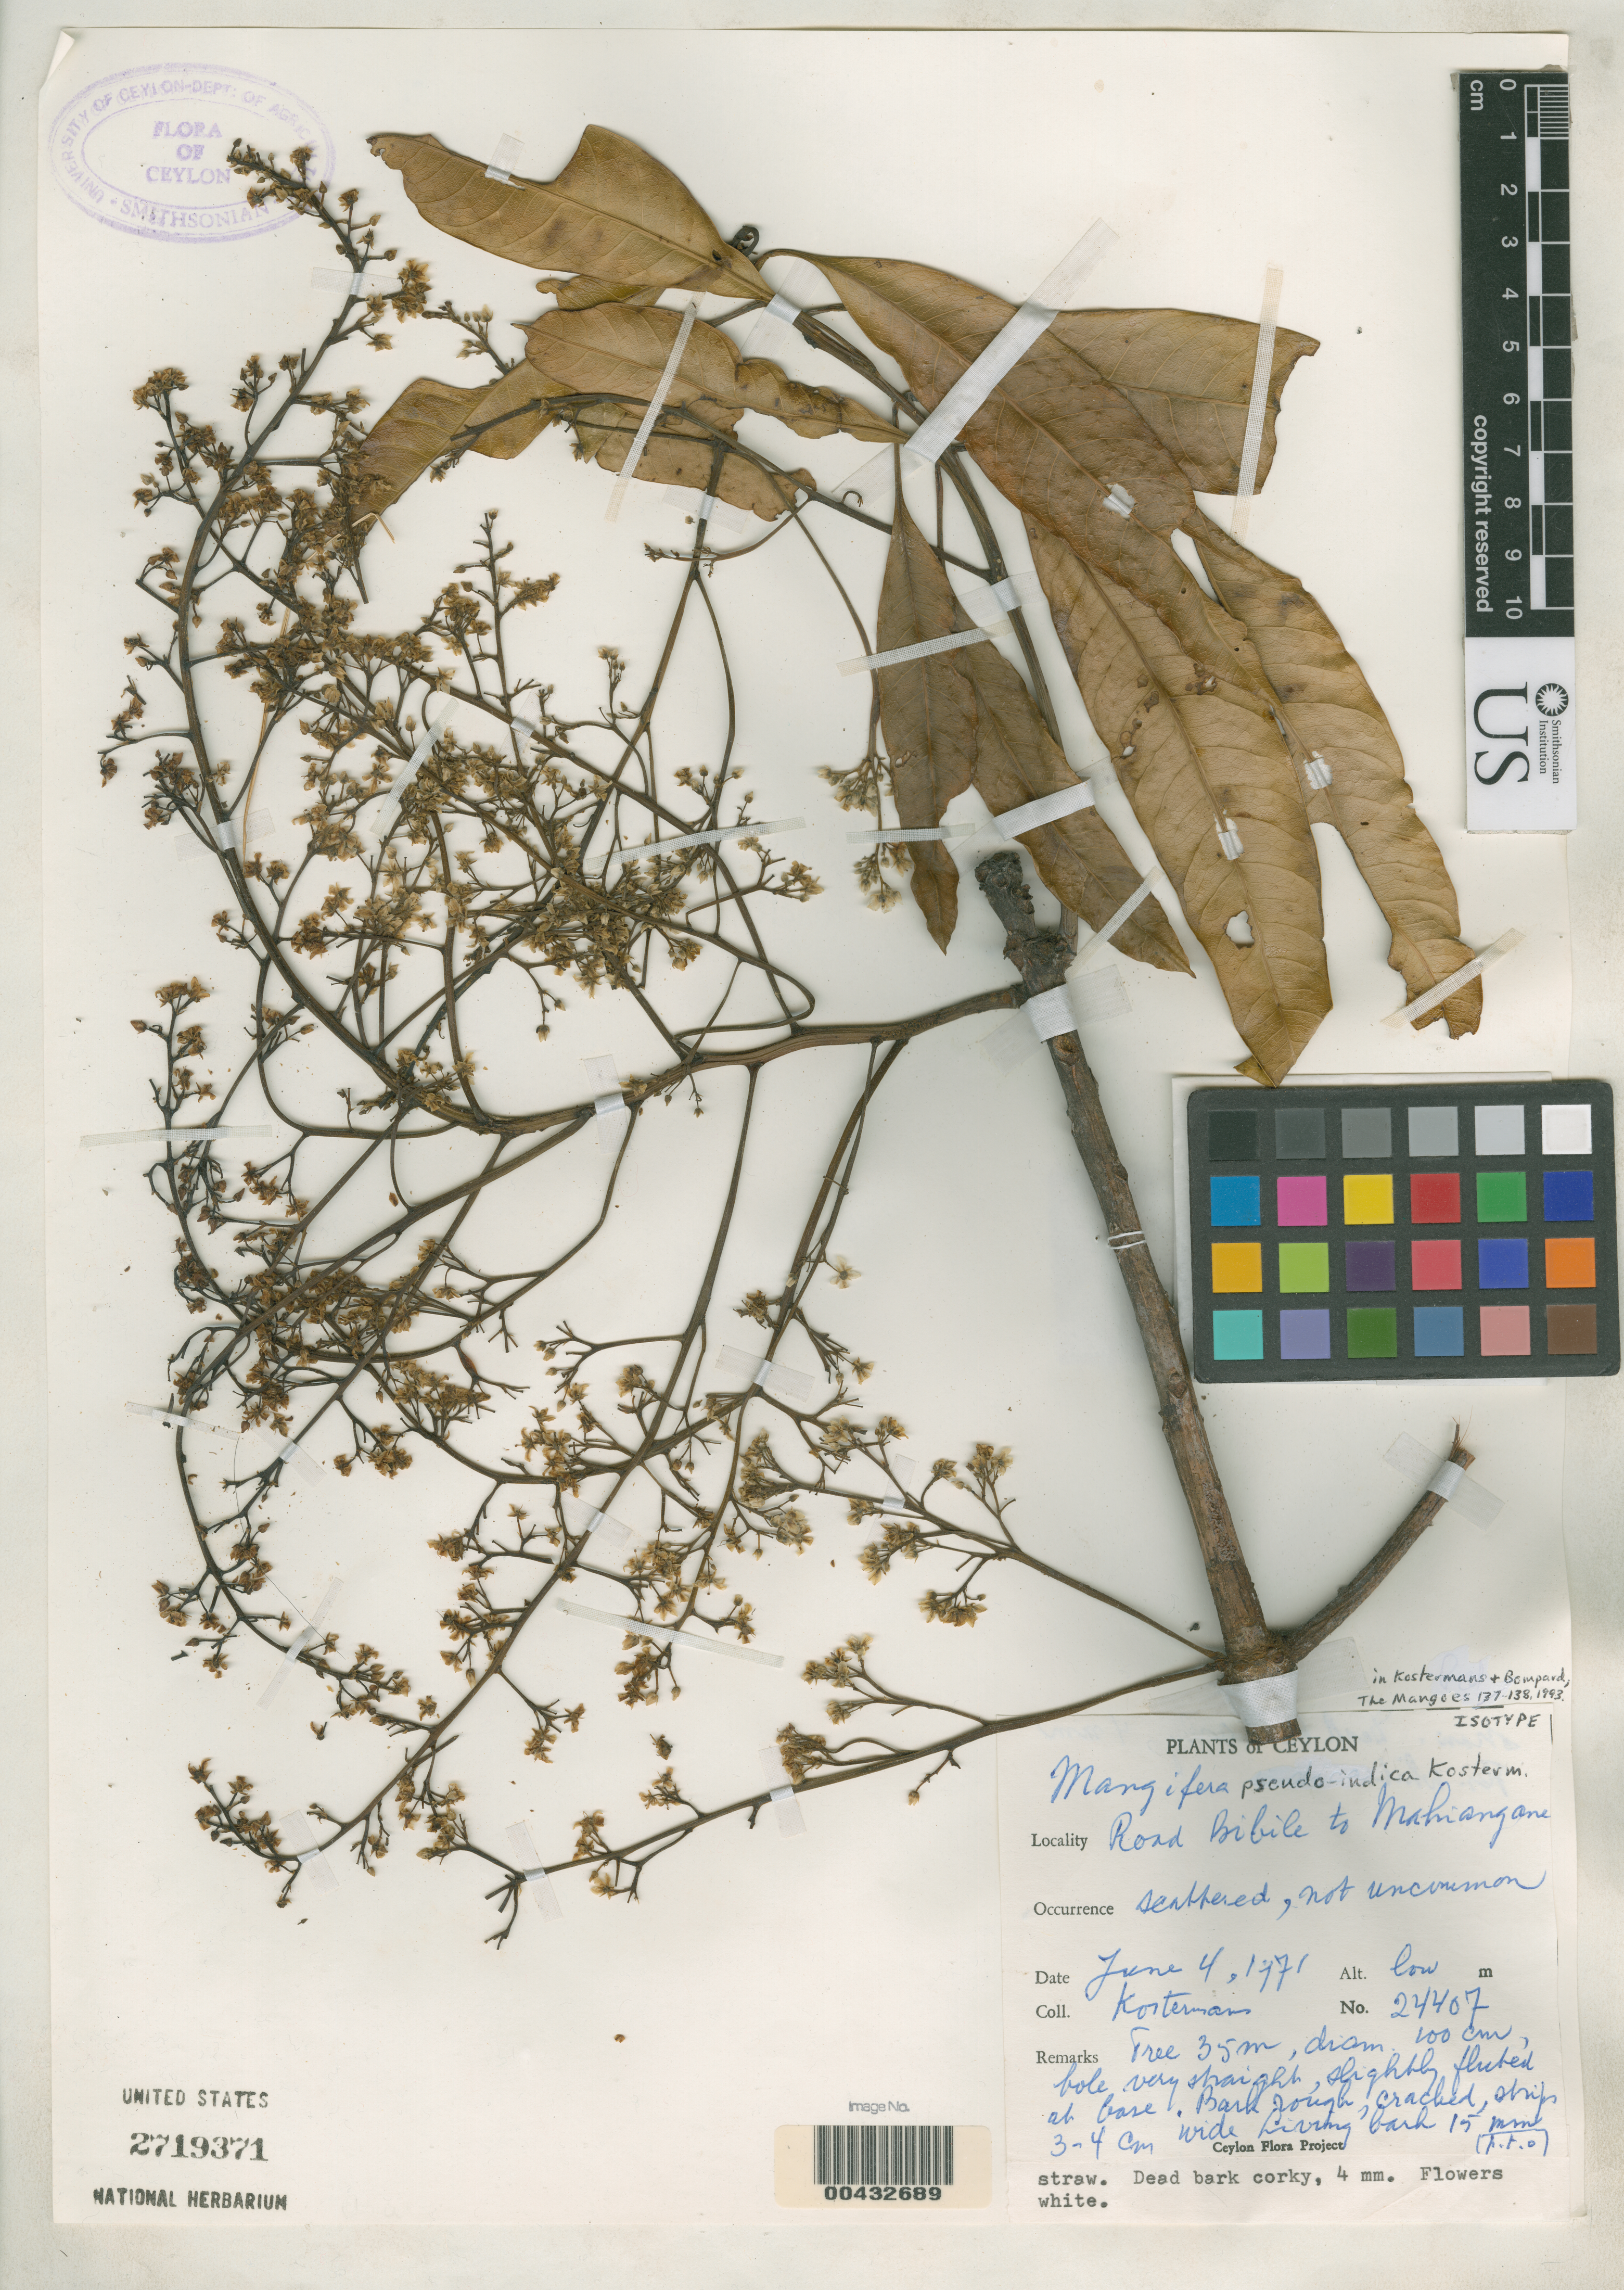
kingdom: Plantae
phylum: Tracheophyta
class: Magnoliopsida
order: Sapindales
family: Anacardiaceae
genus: Mangifera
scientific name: Mangifera pseudoindica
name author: Kosterm.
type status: Isotype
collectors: A. J. G. Kostermans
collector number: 24407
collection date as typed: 04 Jun 1971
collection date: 1971-06-04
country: Sri Lanka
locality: Road Bibile to Mahiangane.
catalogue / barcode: US 2719371